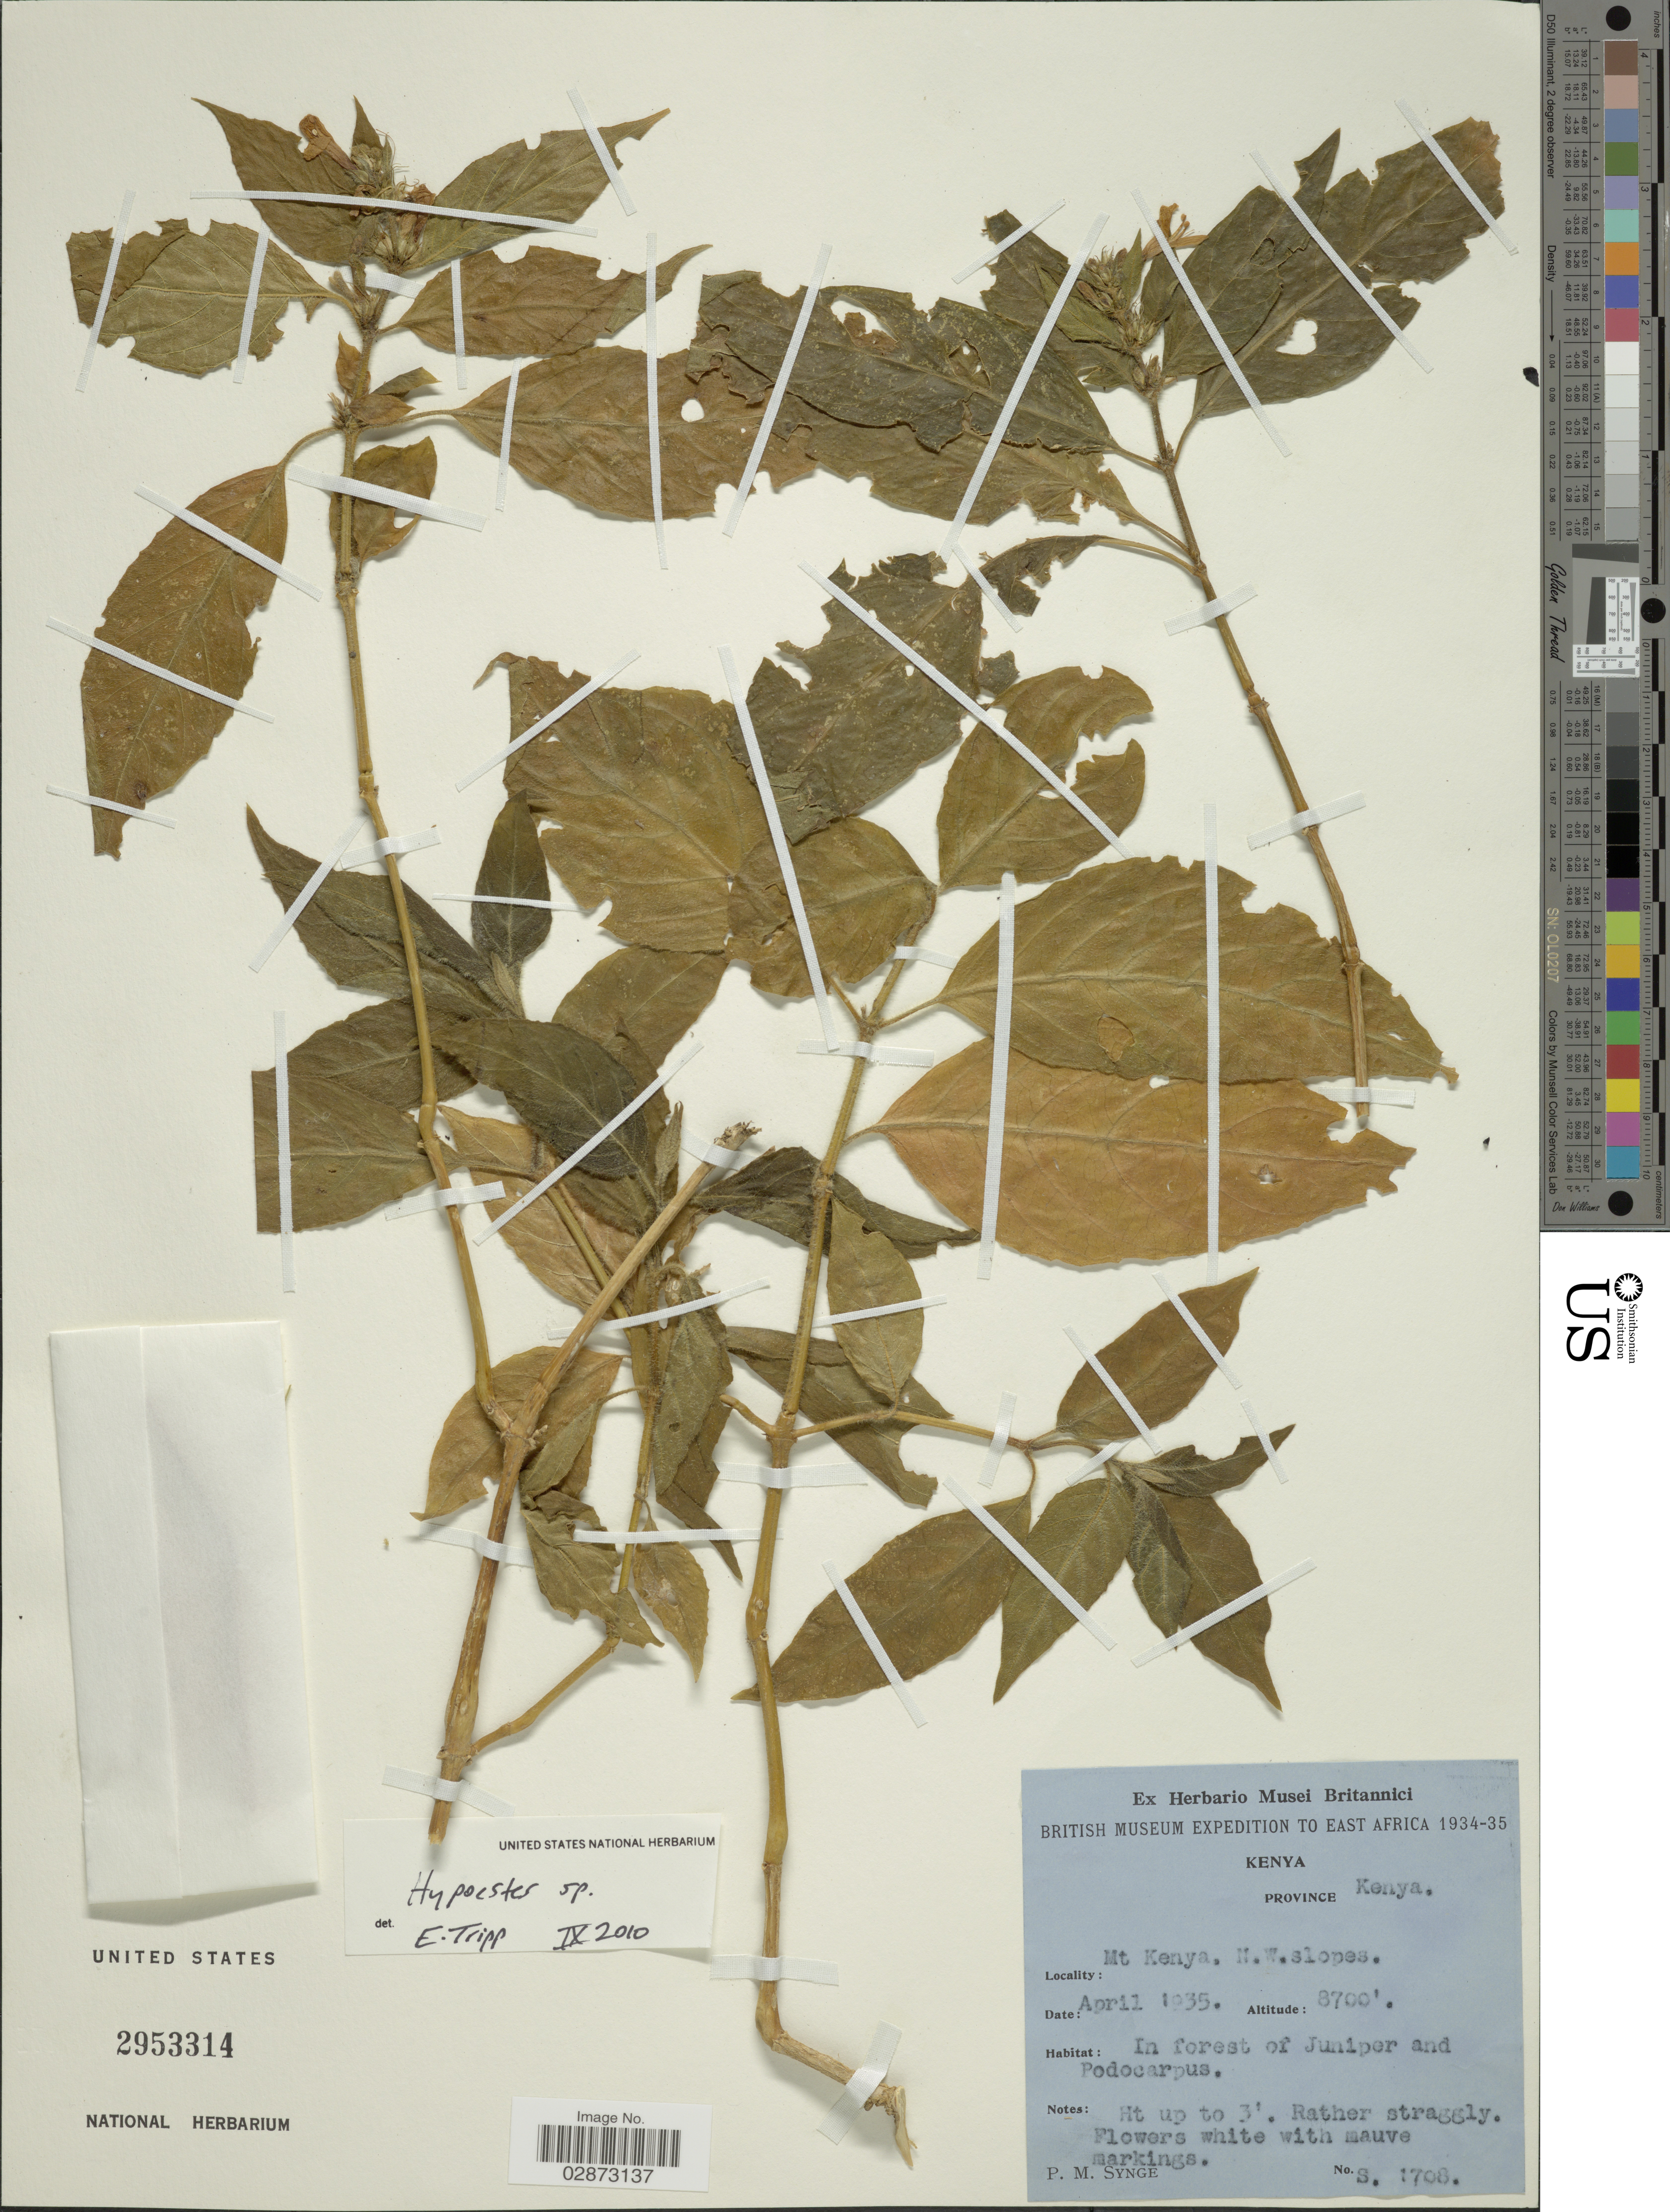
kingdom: Plantae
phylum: Tracheophyta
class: Magnoliopsida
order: Lamiales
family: Acanthaceae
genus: Hypoestes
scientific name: Hypoestes sp.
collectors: P. Synge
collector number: S1708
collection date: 1935-04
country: Kenya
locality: Mt Kenya. N.W. slopes. East Africa.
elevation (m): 2652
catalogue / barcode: US 2953314